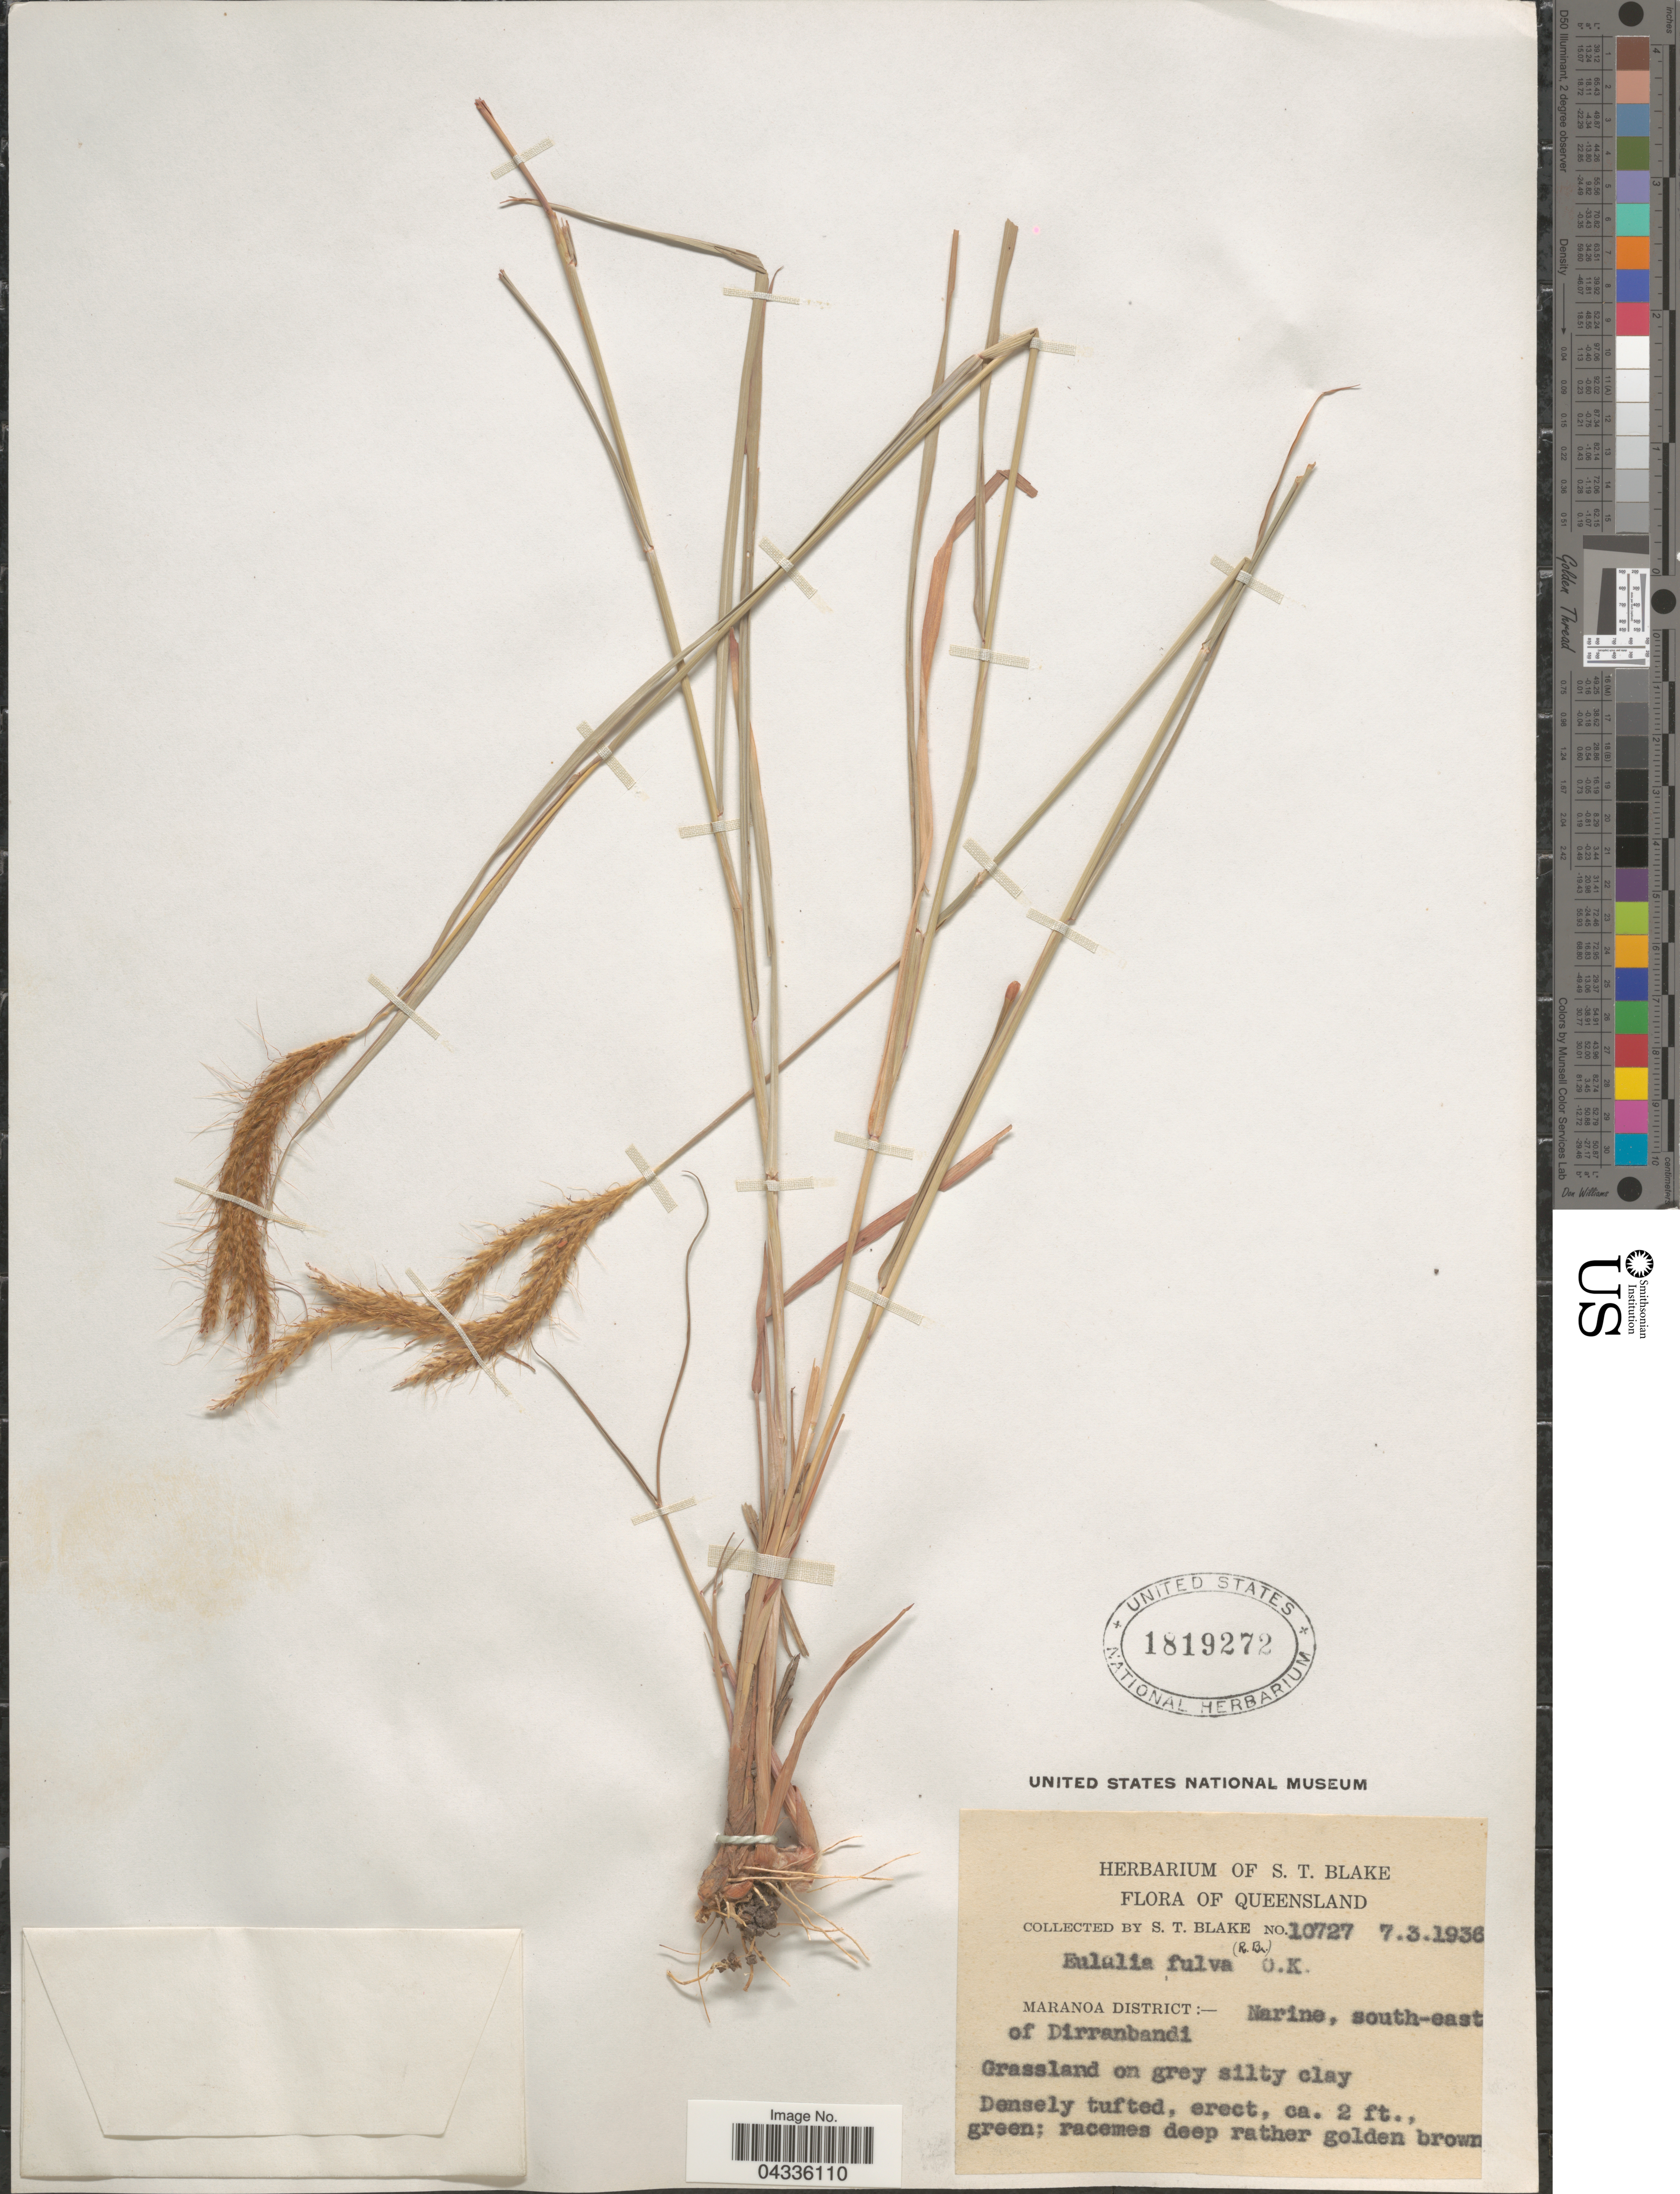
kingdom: Plantae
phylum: Tracheophyta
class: Liliopsida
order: Poales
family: Poaceae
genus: Eulalia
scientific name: Eulalia aurea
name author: (Bory) Kunth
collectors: S. T. Blake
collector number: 10727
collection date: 1936-03-07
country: Australia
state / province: Queensland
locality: Maranoa District: - Narine, south-east of Dirranbandi.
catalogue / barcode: US 1819272